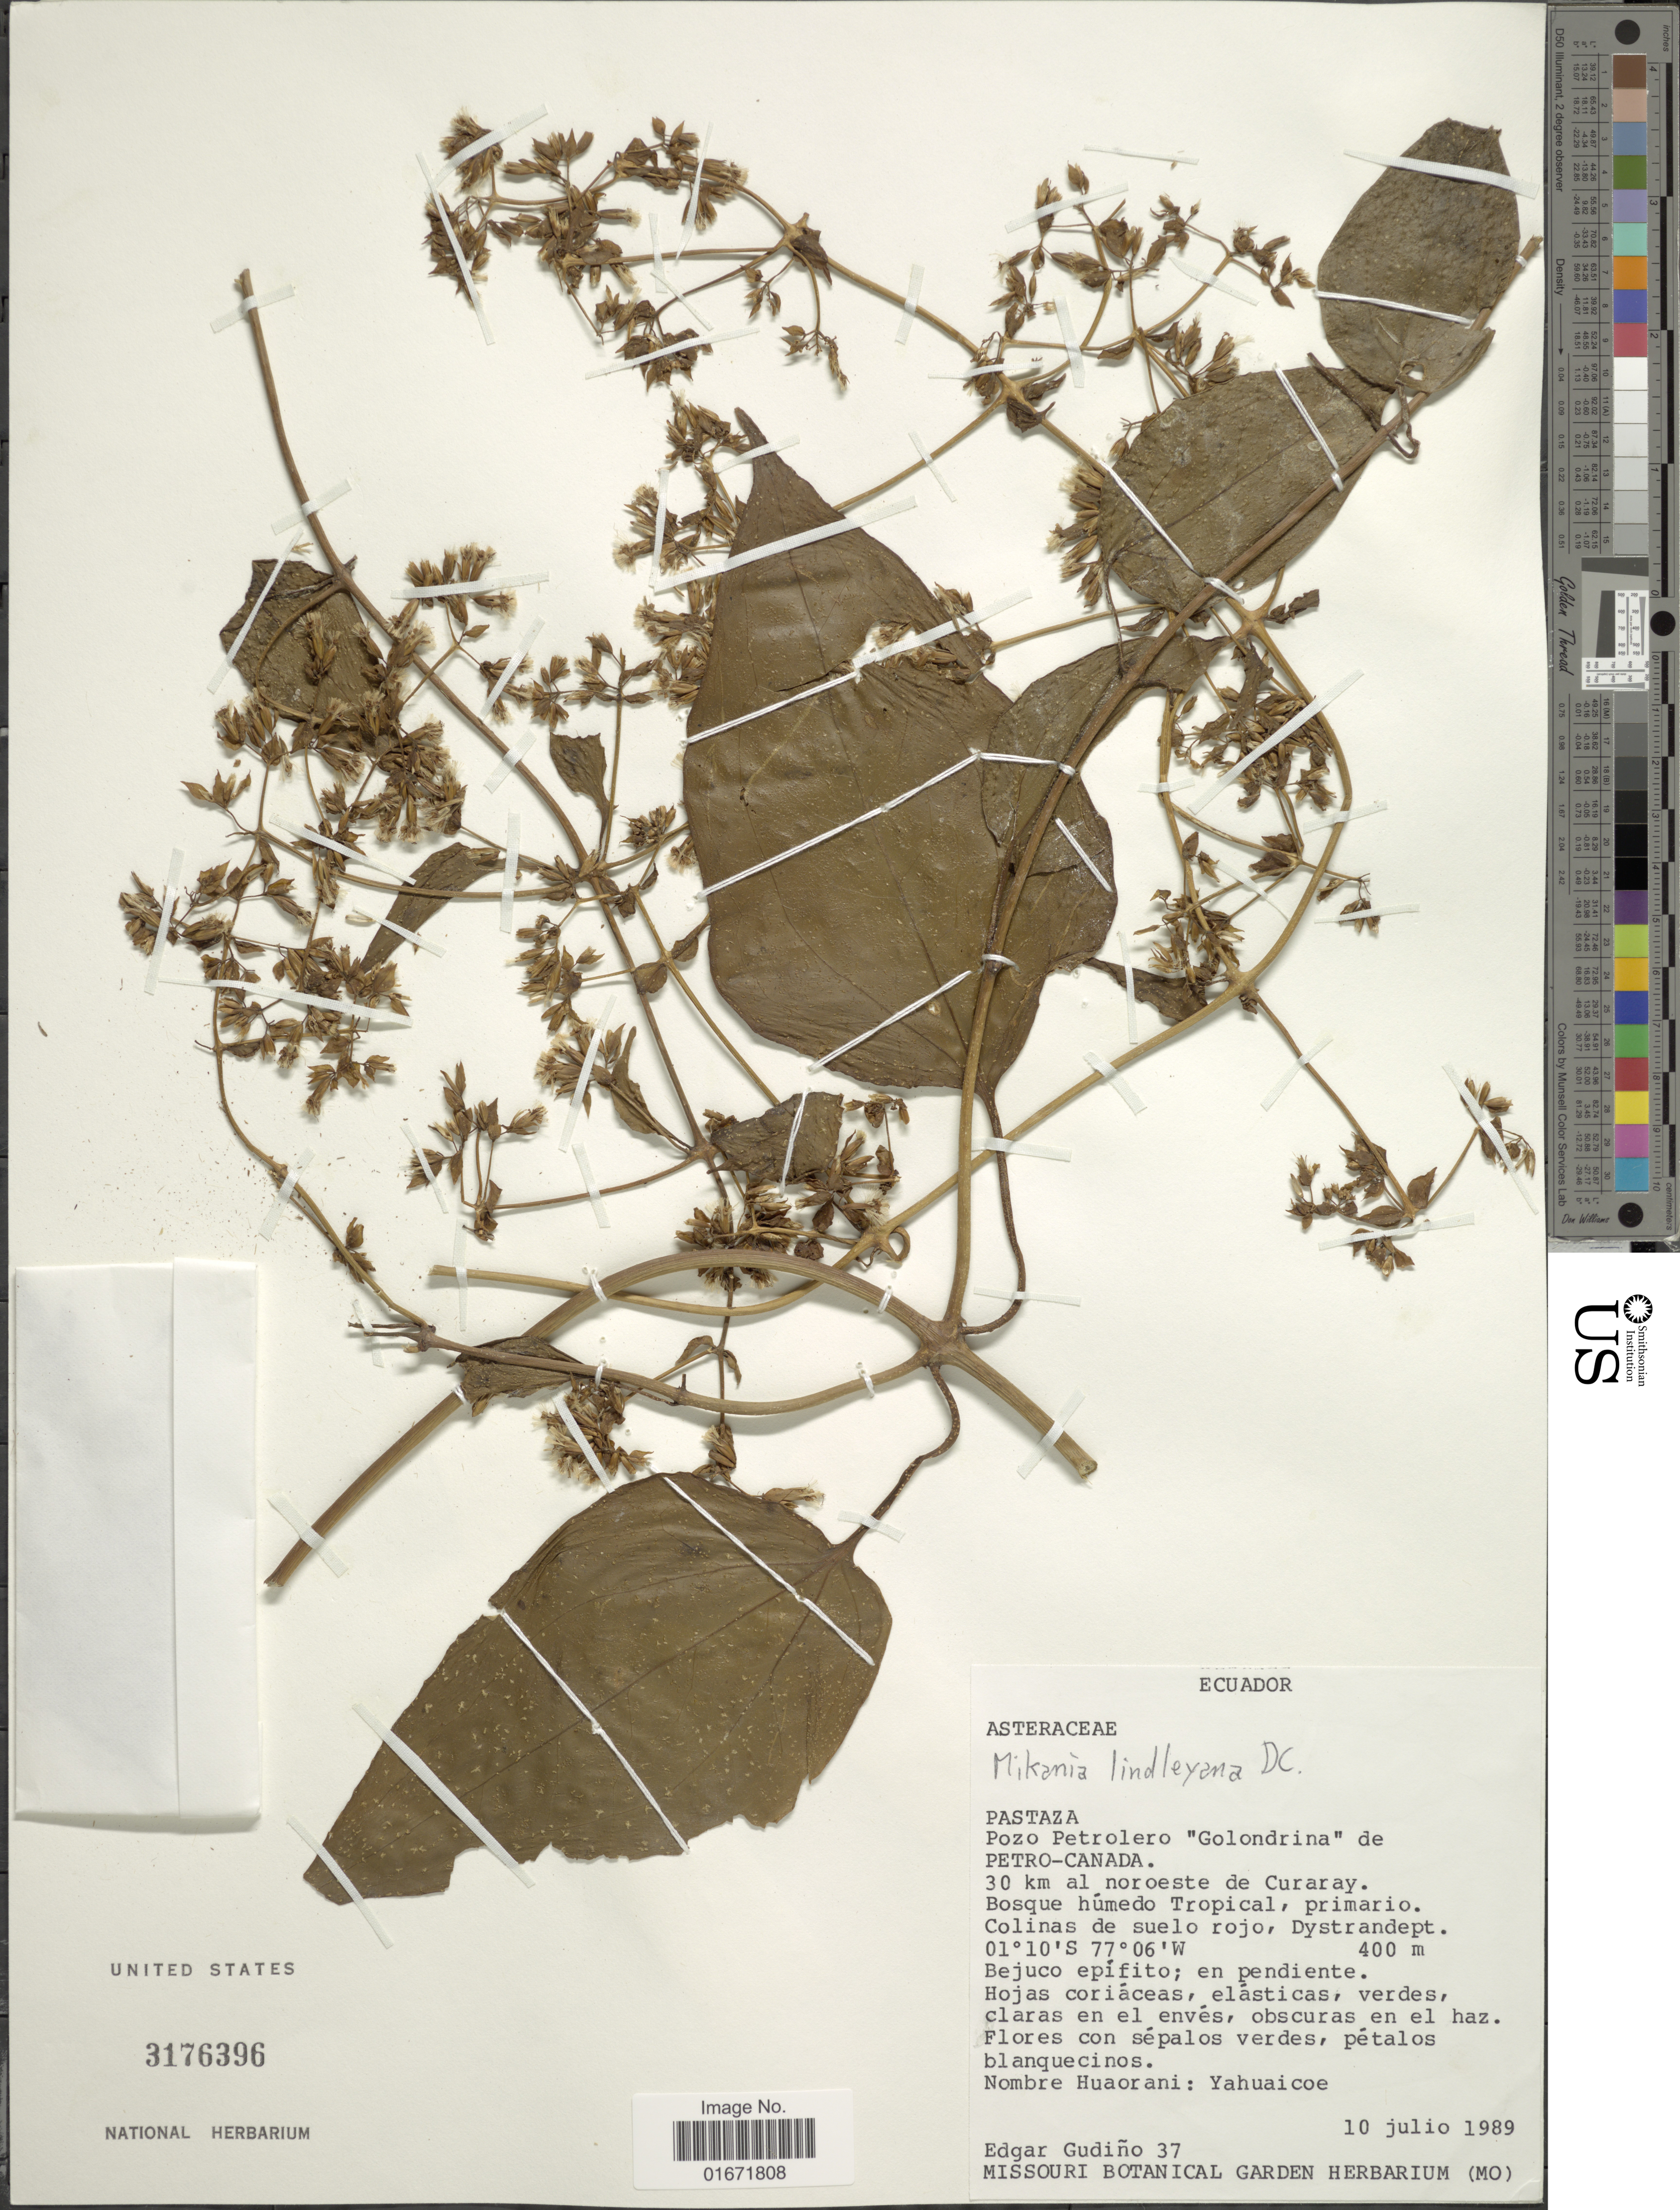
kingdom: Plantae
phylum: Tracheophyta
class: Magnoliopsida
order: Asterales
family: Asteraceae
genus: Mikania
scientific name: Mikania lindleyana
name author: DC.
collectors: E. Gudiño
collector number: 37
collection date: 1989-07-10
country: Ecuador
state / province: Pastaza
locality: Pastaza: Pozo Petrolero "Golondrina" de Petro-Canada. 30 km al noroeste de Curaray. Bosque húmedo Tropical, primario. Colinas de suelo rojo, Dystrandept.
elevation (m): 400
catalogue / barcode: US 3176396